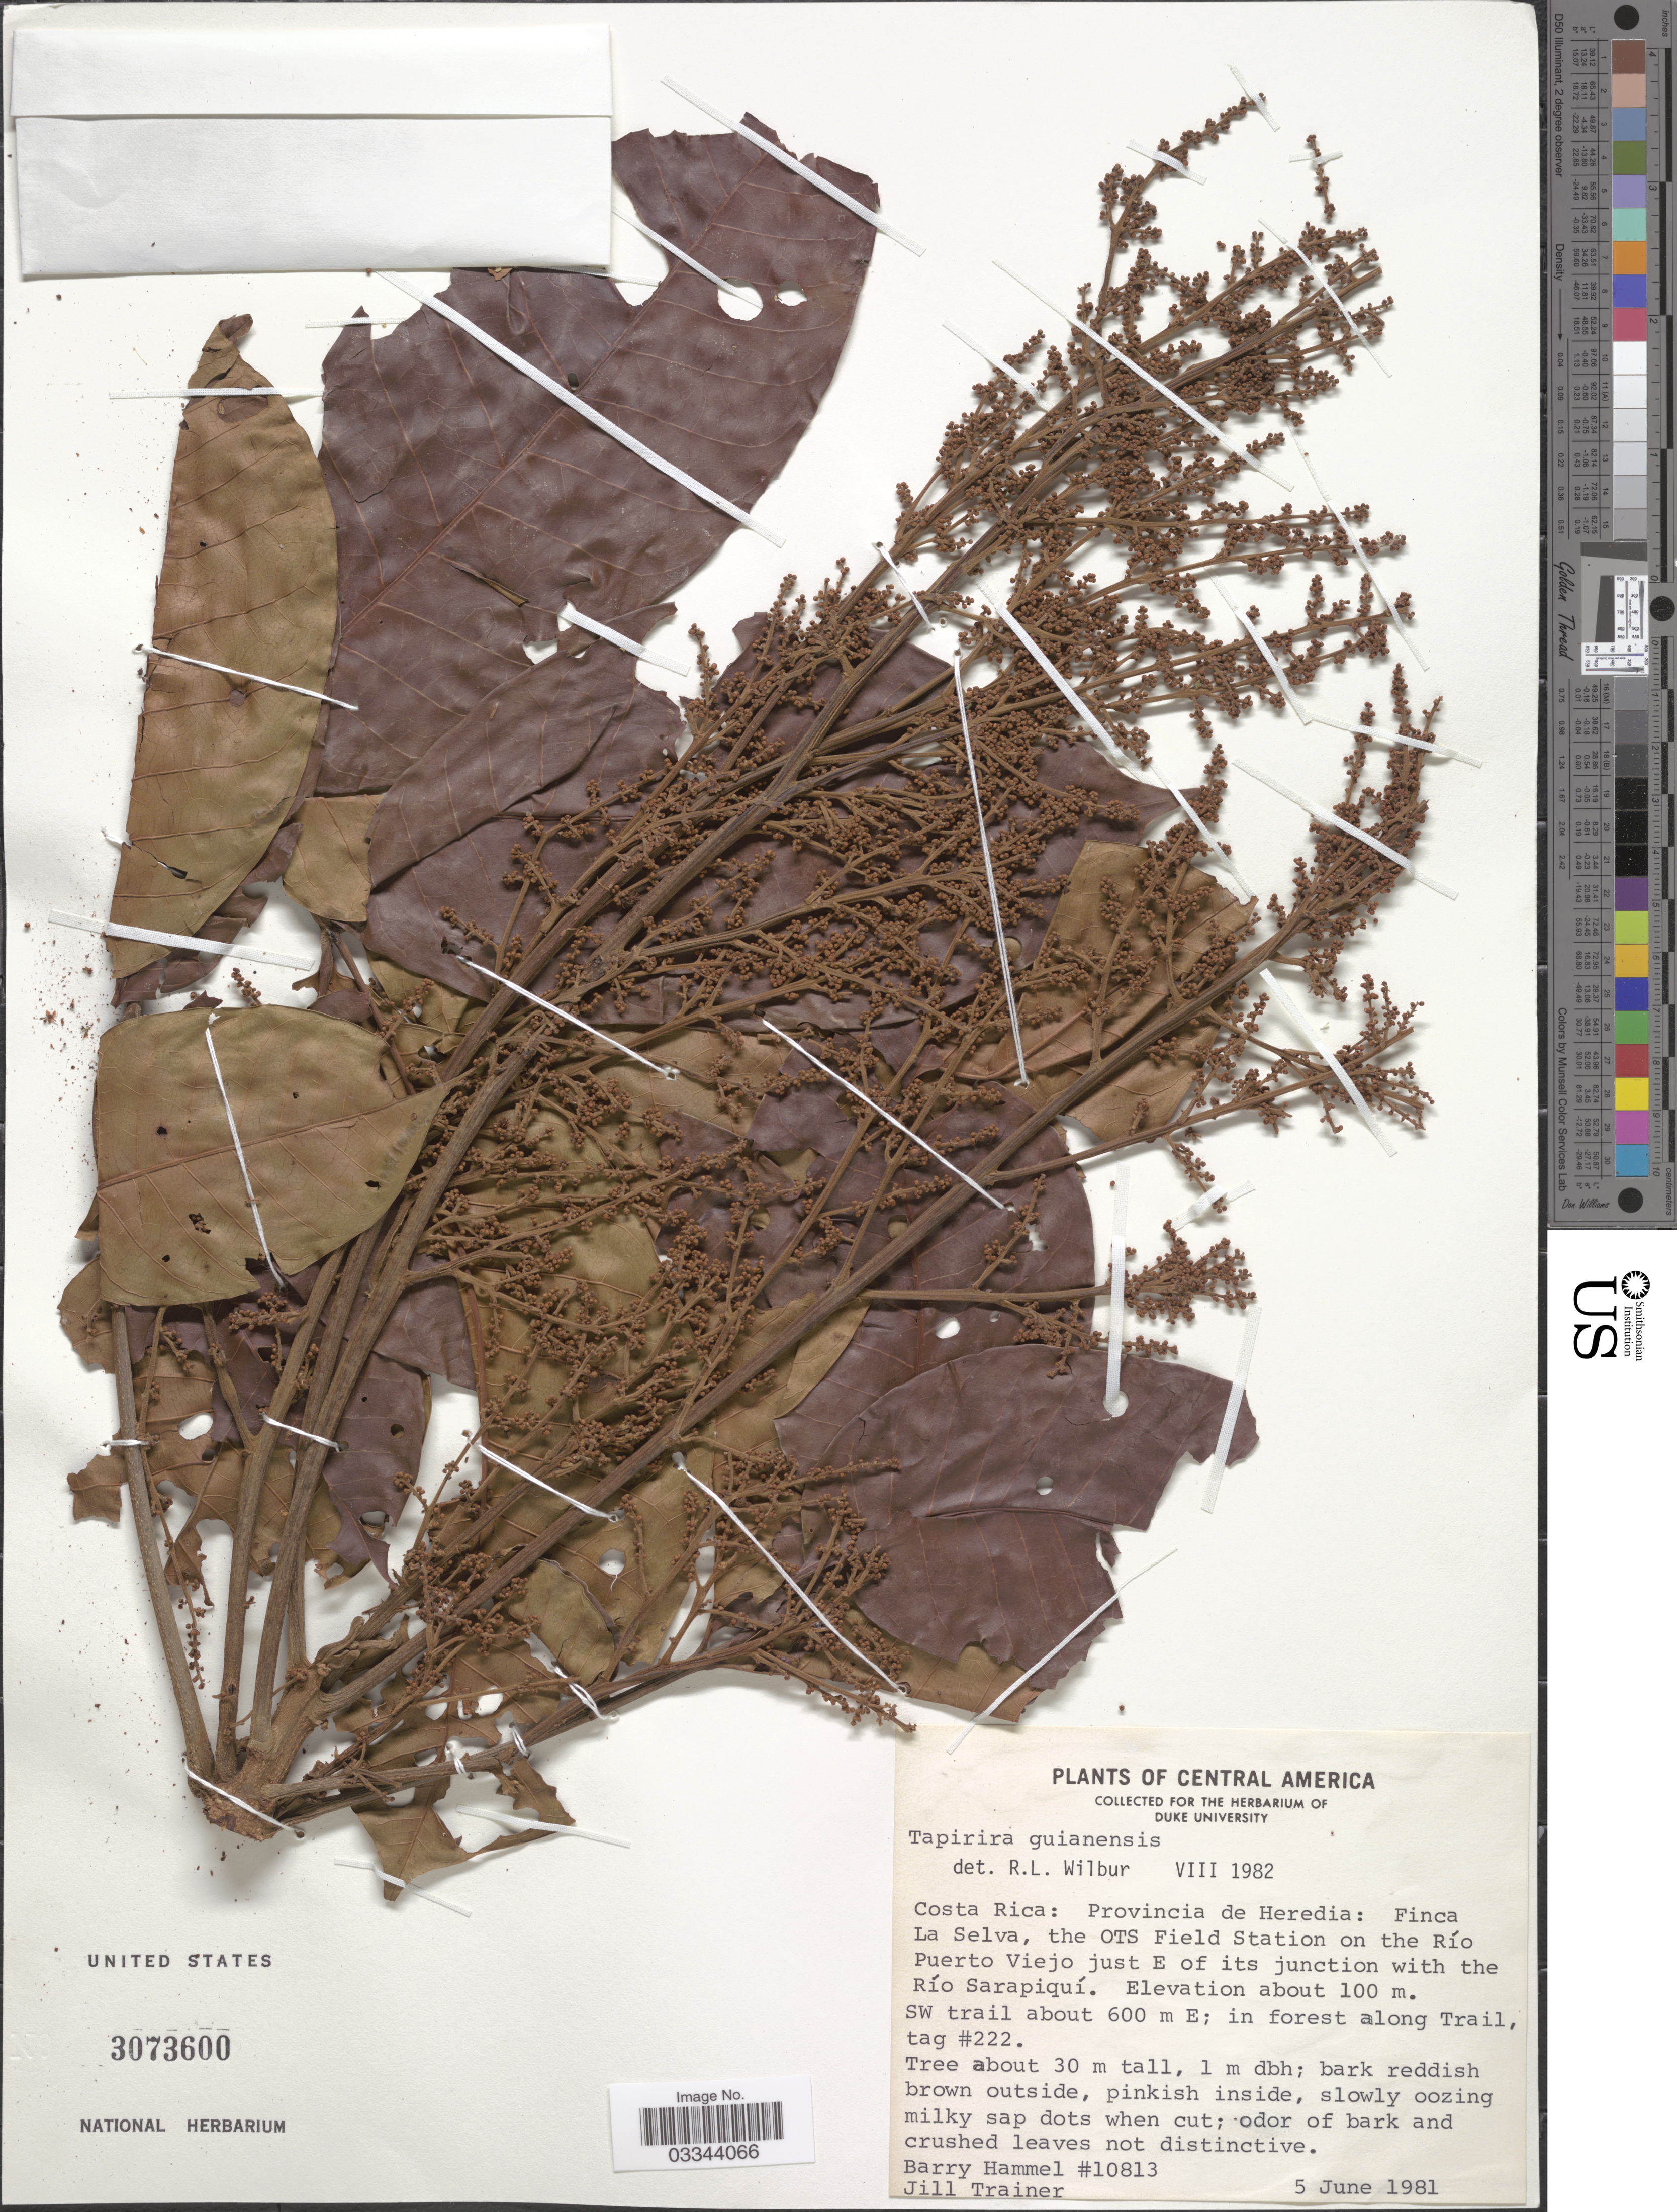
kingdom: Plantae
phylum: Tracheophyta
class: Magnoliopsida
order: Sapindales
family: Anacardiaceae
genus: Tapirira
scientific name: Tapirira guianensis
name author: Aubl.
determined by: Mitchell, John D.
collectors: B. Hammel & J. Trainer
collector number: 10813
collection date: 1981-06-05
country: Costa Rica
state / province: Heredia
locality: Finca La Selva, the OTS Field Station on the Río Puerto Viejo just E of its junction with the Río Sarapiquí. SW trail about 600 m E; in forest along Trail, tag #222.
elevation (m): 100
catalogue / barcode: US 3073600